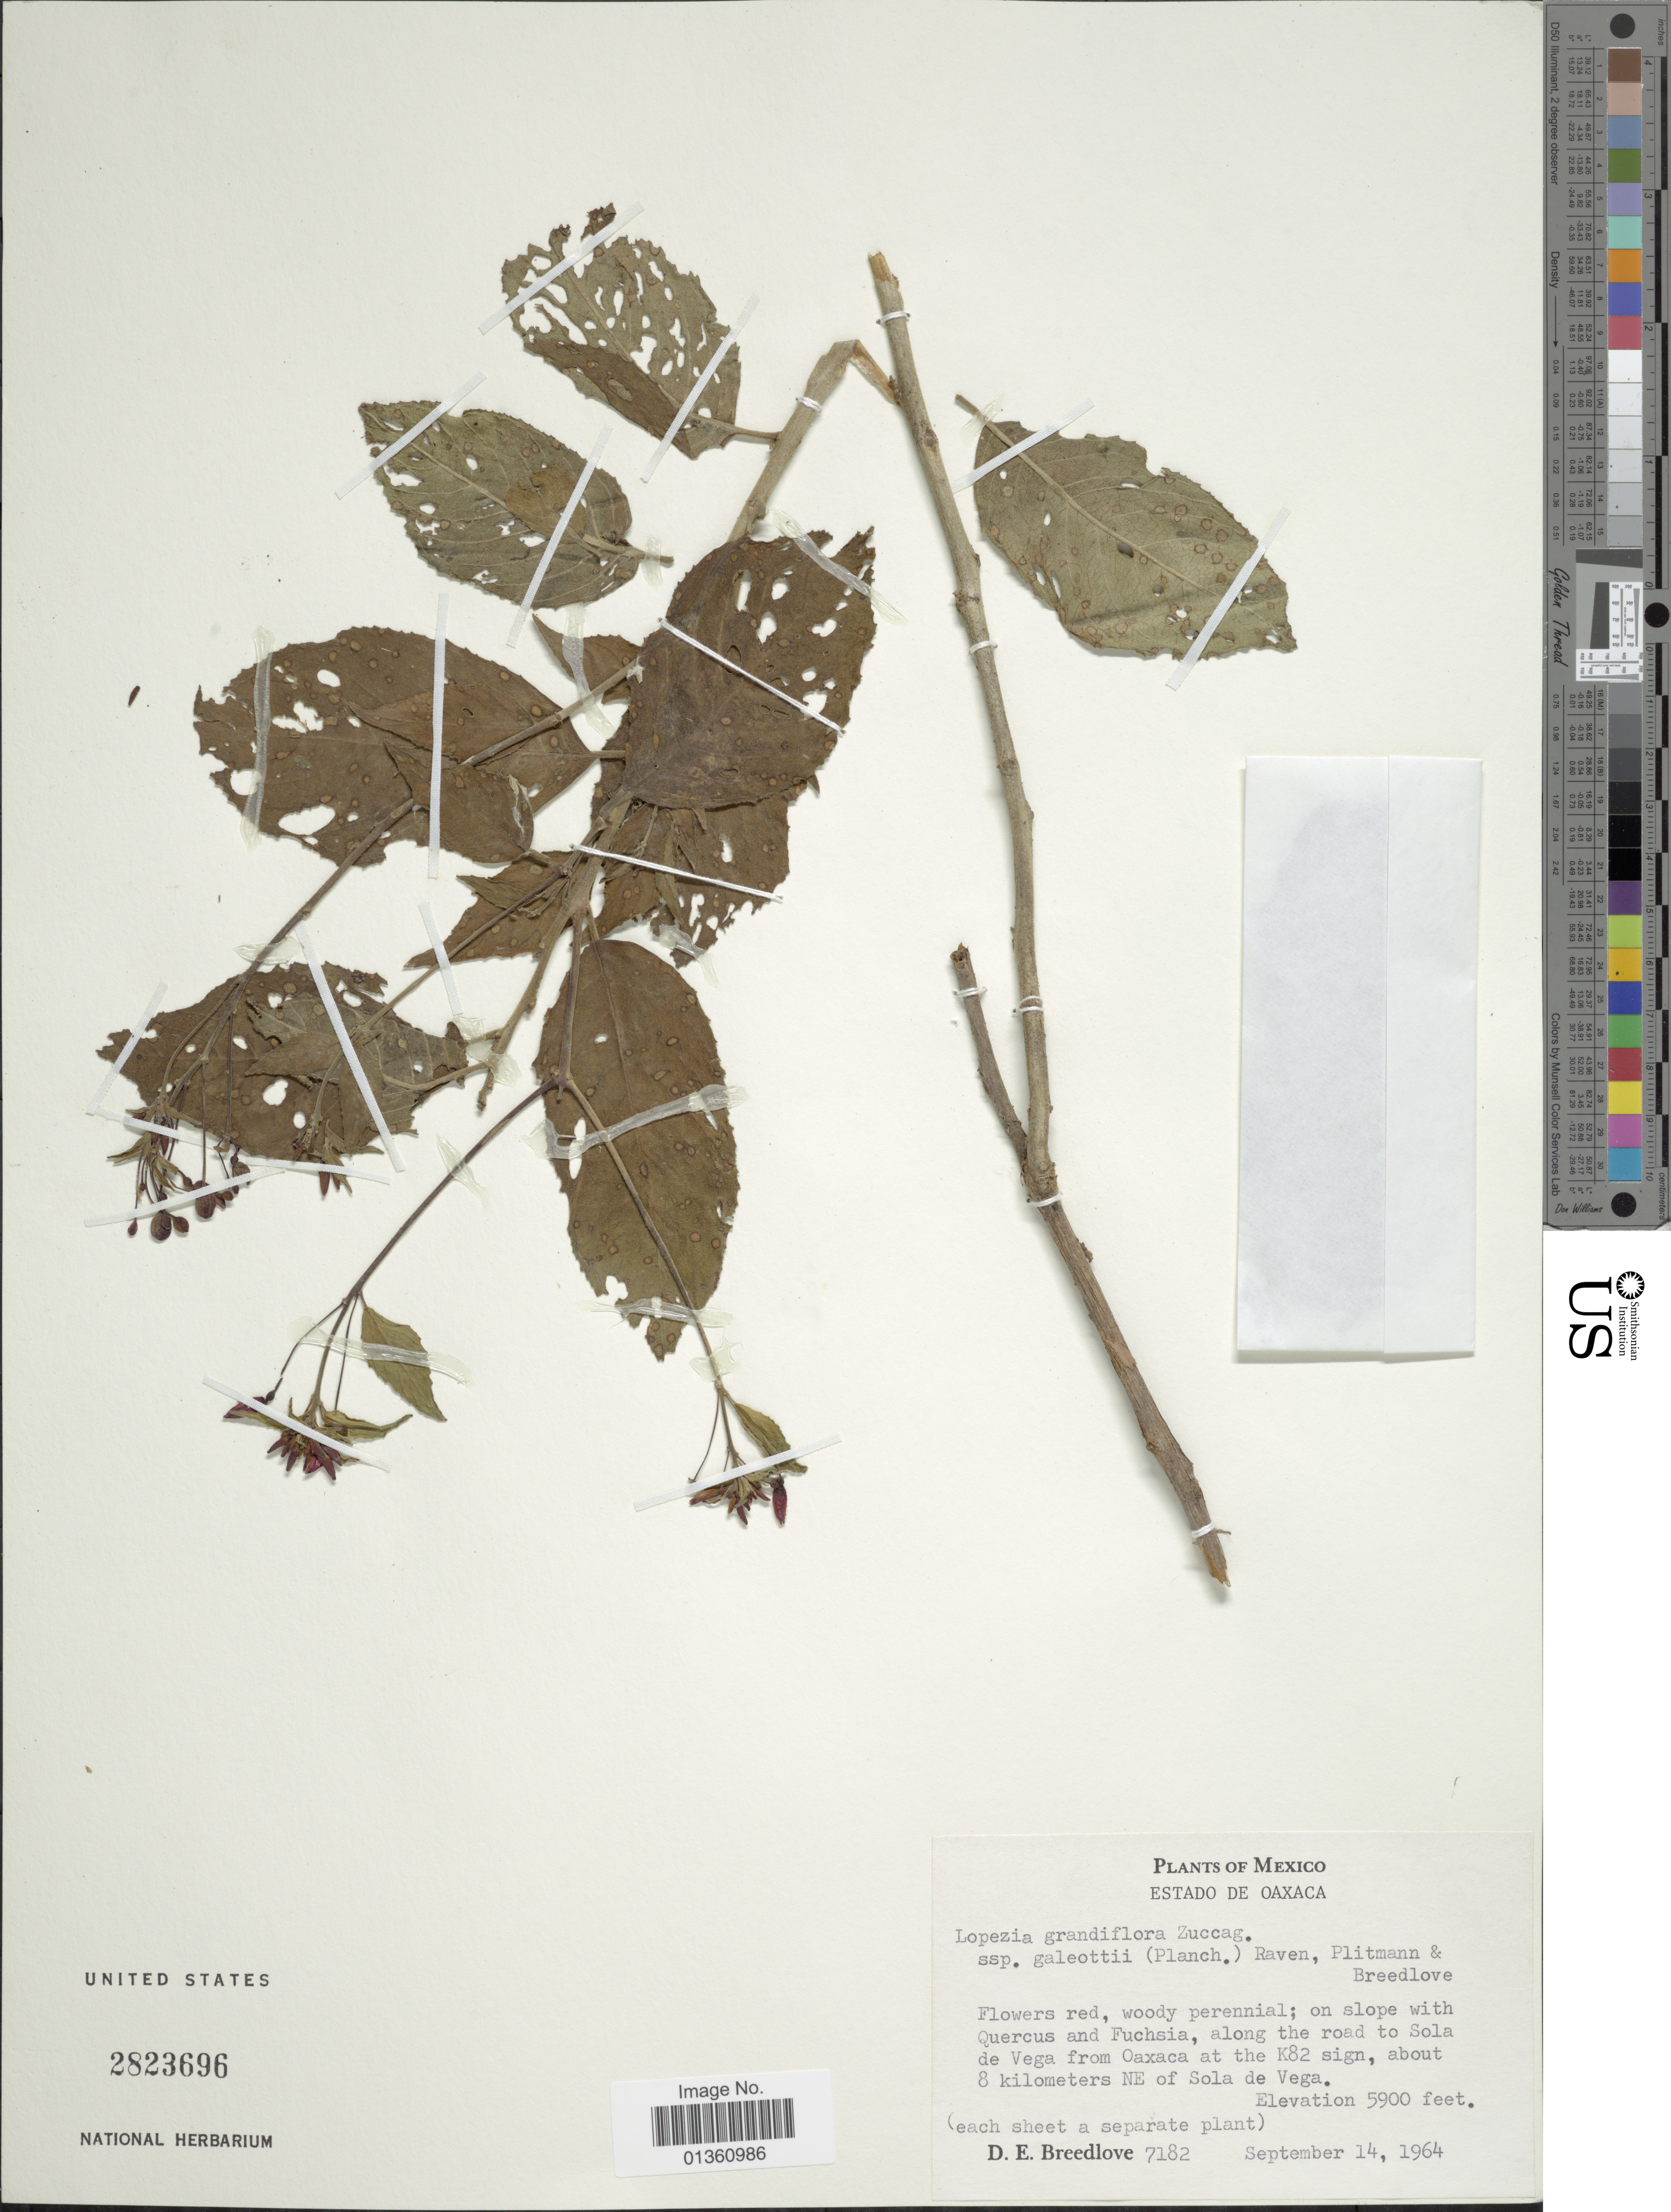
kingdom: Plantae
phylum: Tracheophyta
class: Magnoliopsida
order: Myrtales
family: Onagraceae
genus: Lopezia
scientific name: Lopezia grandiflora subsp. macrophylla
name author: (Benth.) Plitmann et al.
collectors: D. E. Breedlove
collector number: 7182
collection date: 1964-09-14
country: Mexico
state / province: Oaxaca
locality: Along the road to Sola de Vega from Oaxaca at the K82 sign, about 8 kilometers NE of Sola de Vega.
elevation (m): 1798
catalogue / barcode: US 2823696